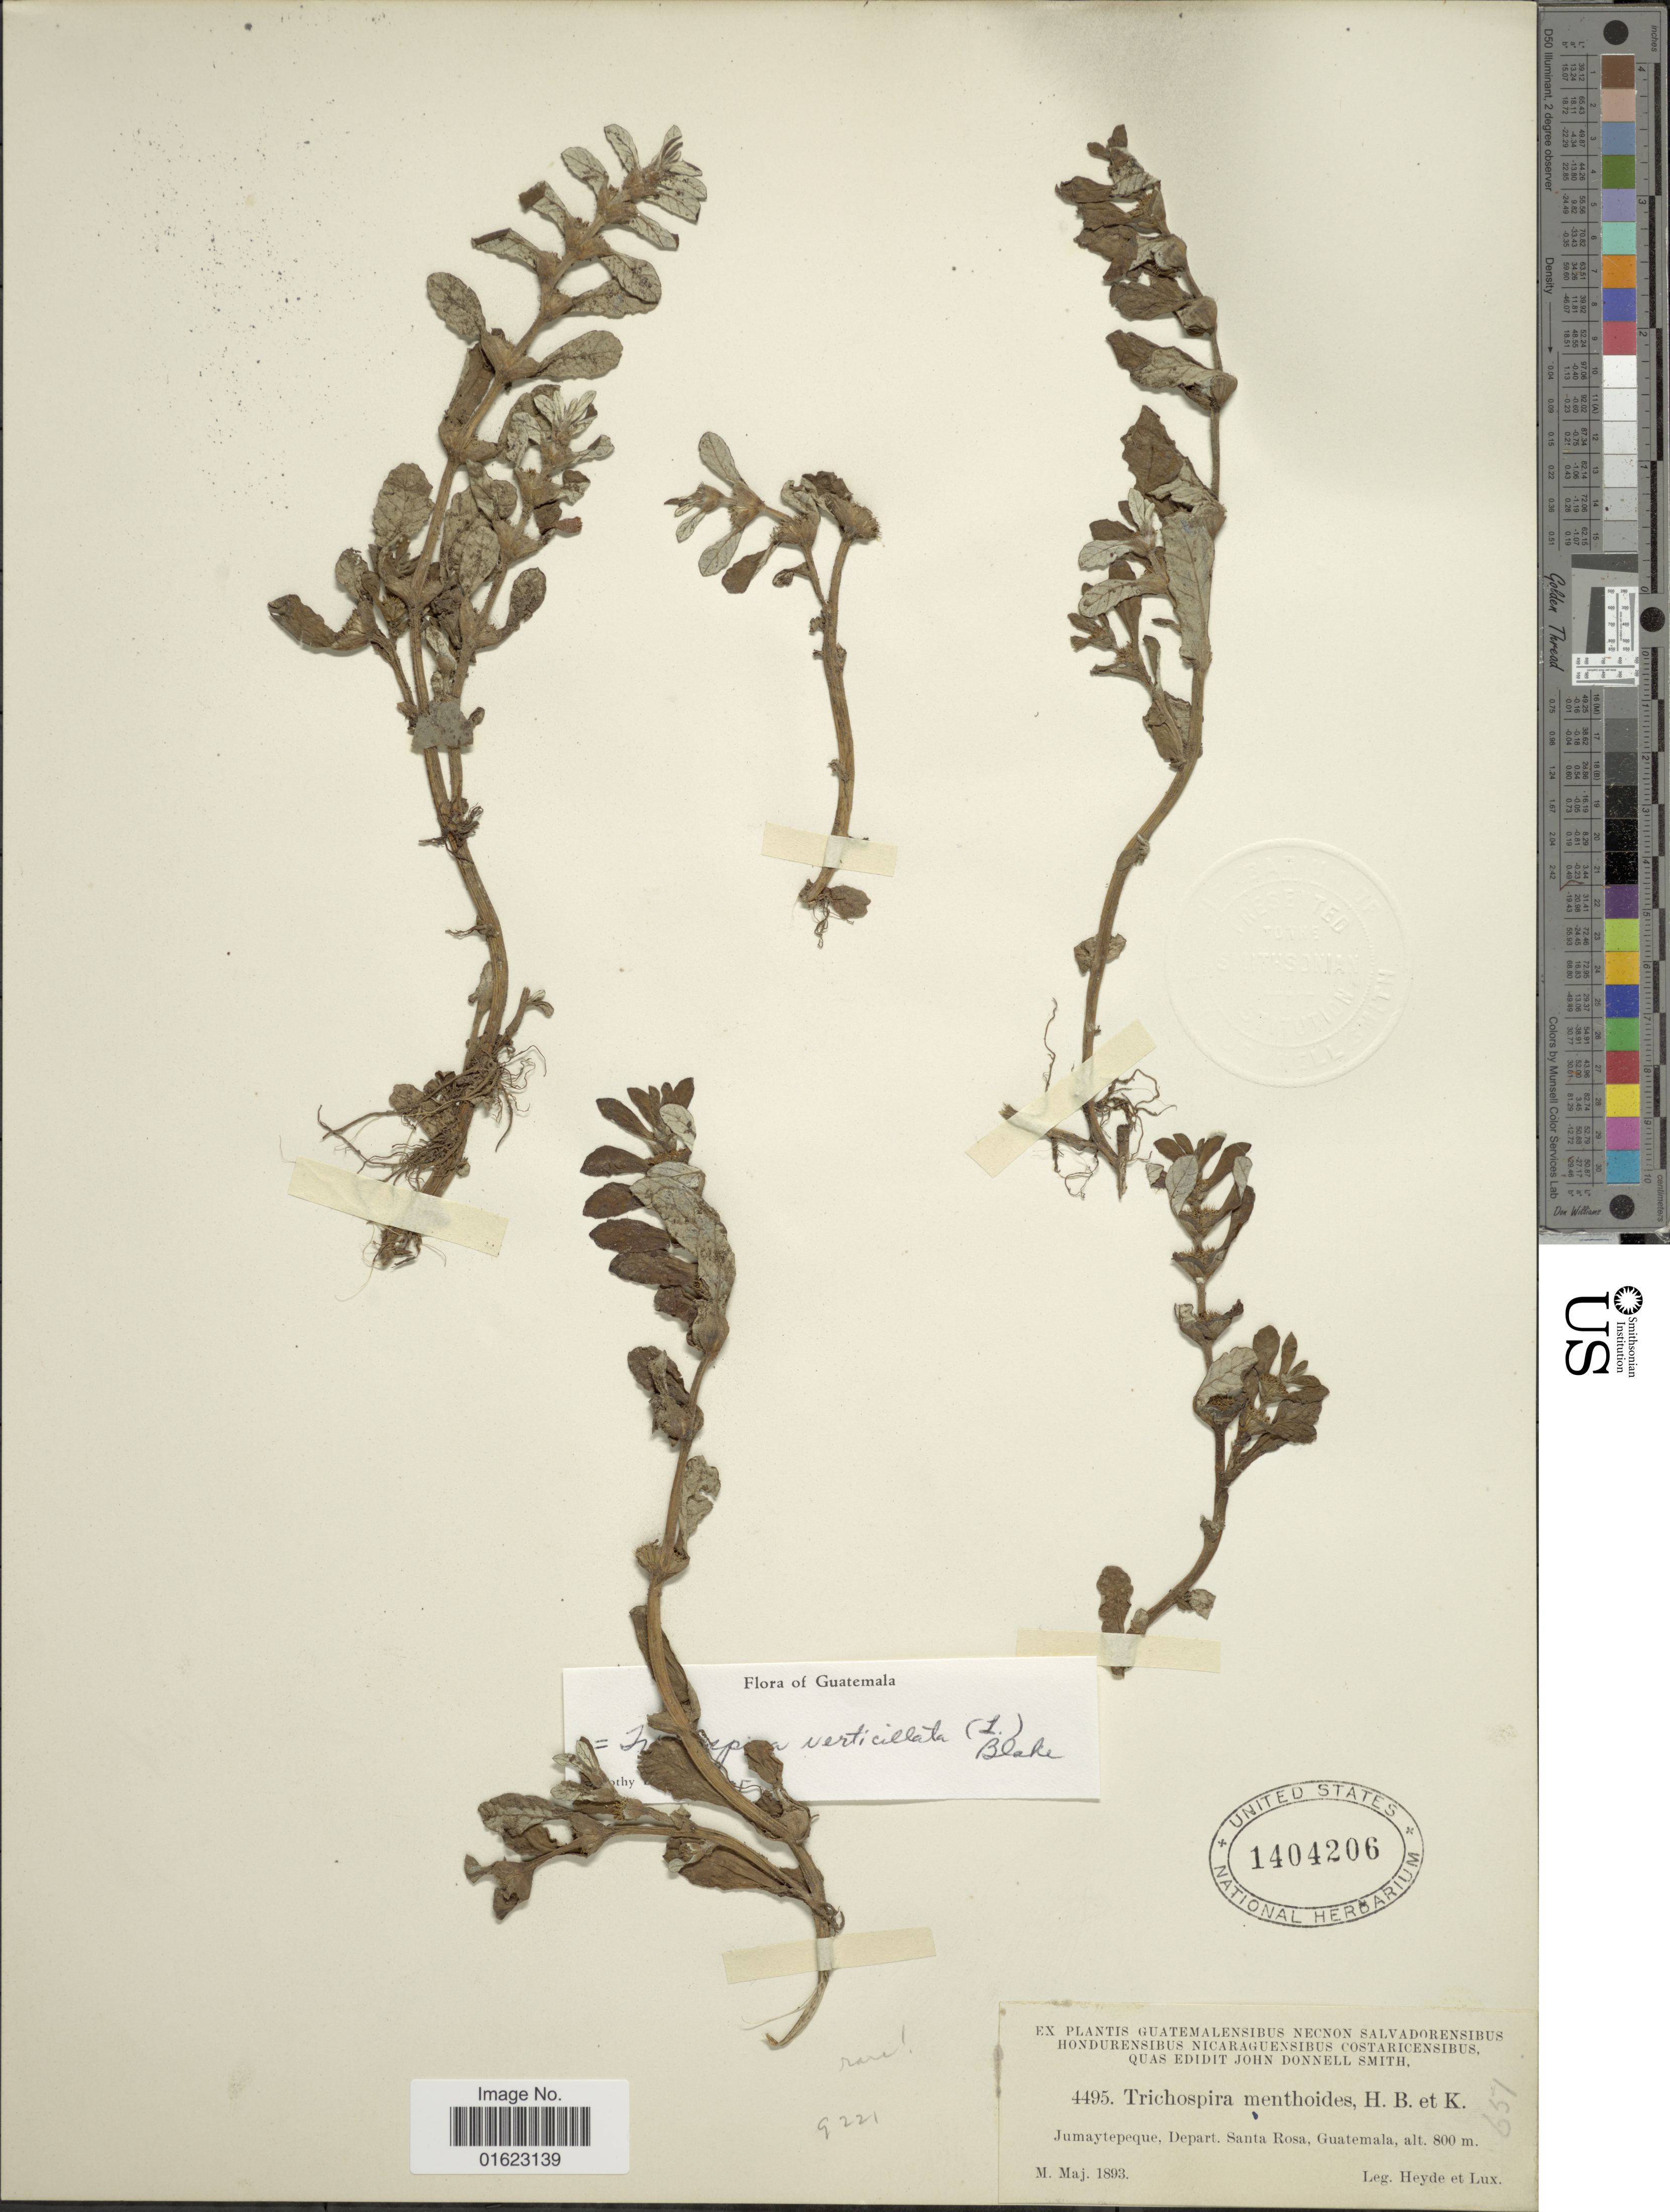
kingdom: Plantae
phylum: Tracheophyta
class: Magnoliopsida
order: Asterales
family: Asteraceae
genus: Trichospira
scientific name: Trichospira verticillata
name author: (L.) S.F. Blake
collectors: Heyde & Lux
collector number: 4495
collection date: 1893-05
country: Guatemala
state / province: Santa Rosa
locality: Jumaytepeque, Depart. Santa Rosa, Guatemala.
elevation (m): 800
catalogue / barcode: US 1404206